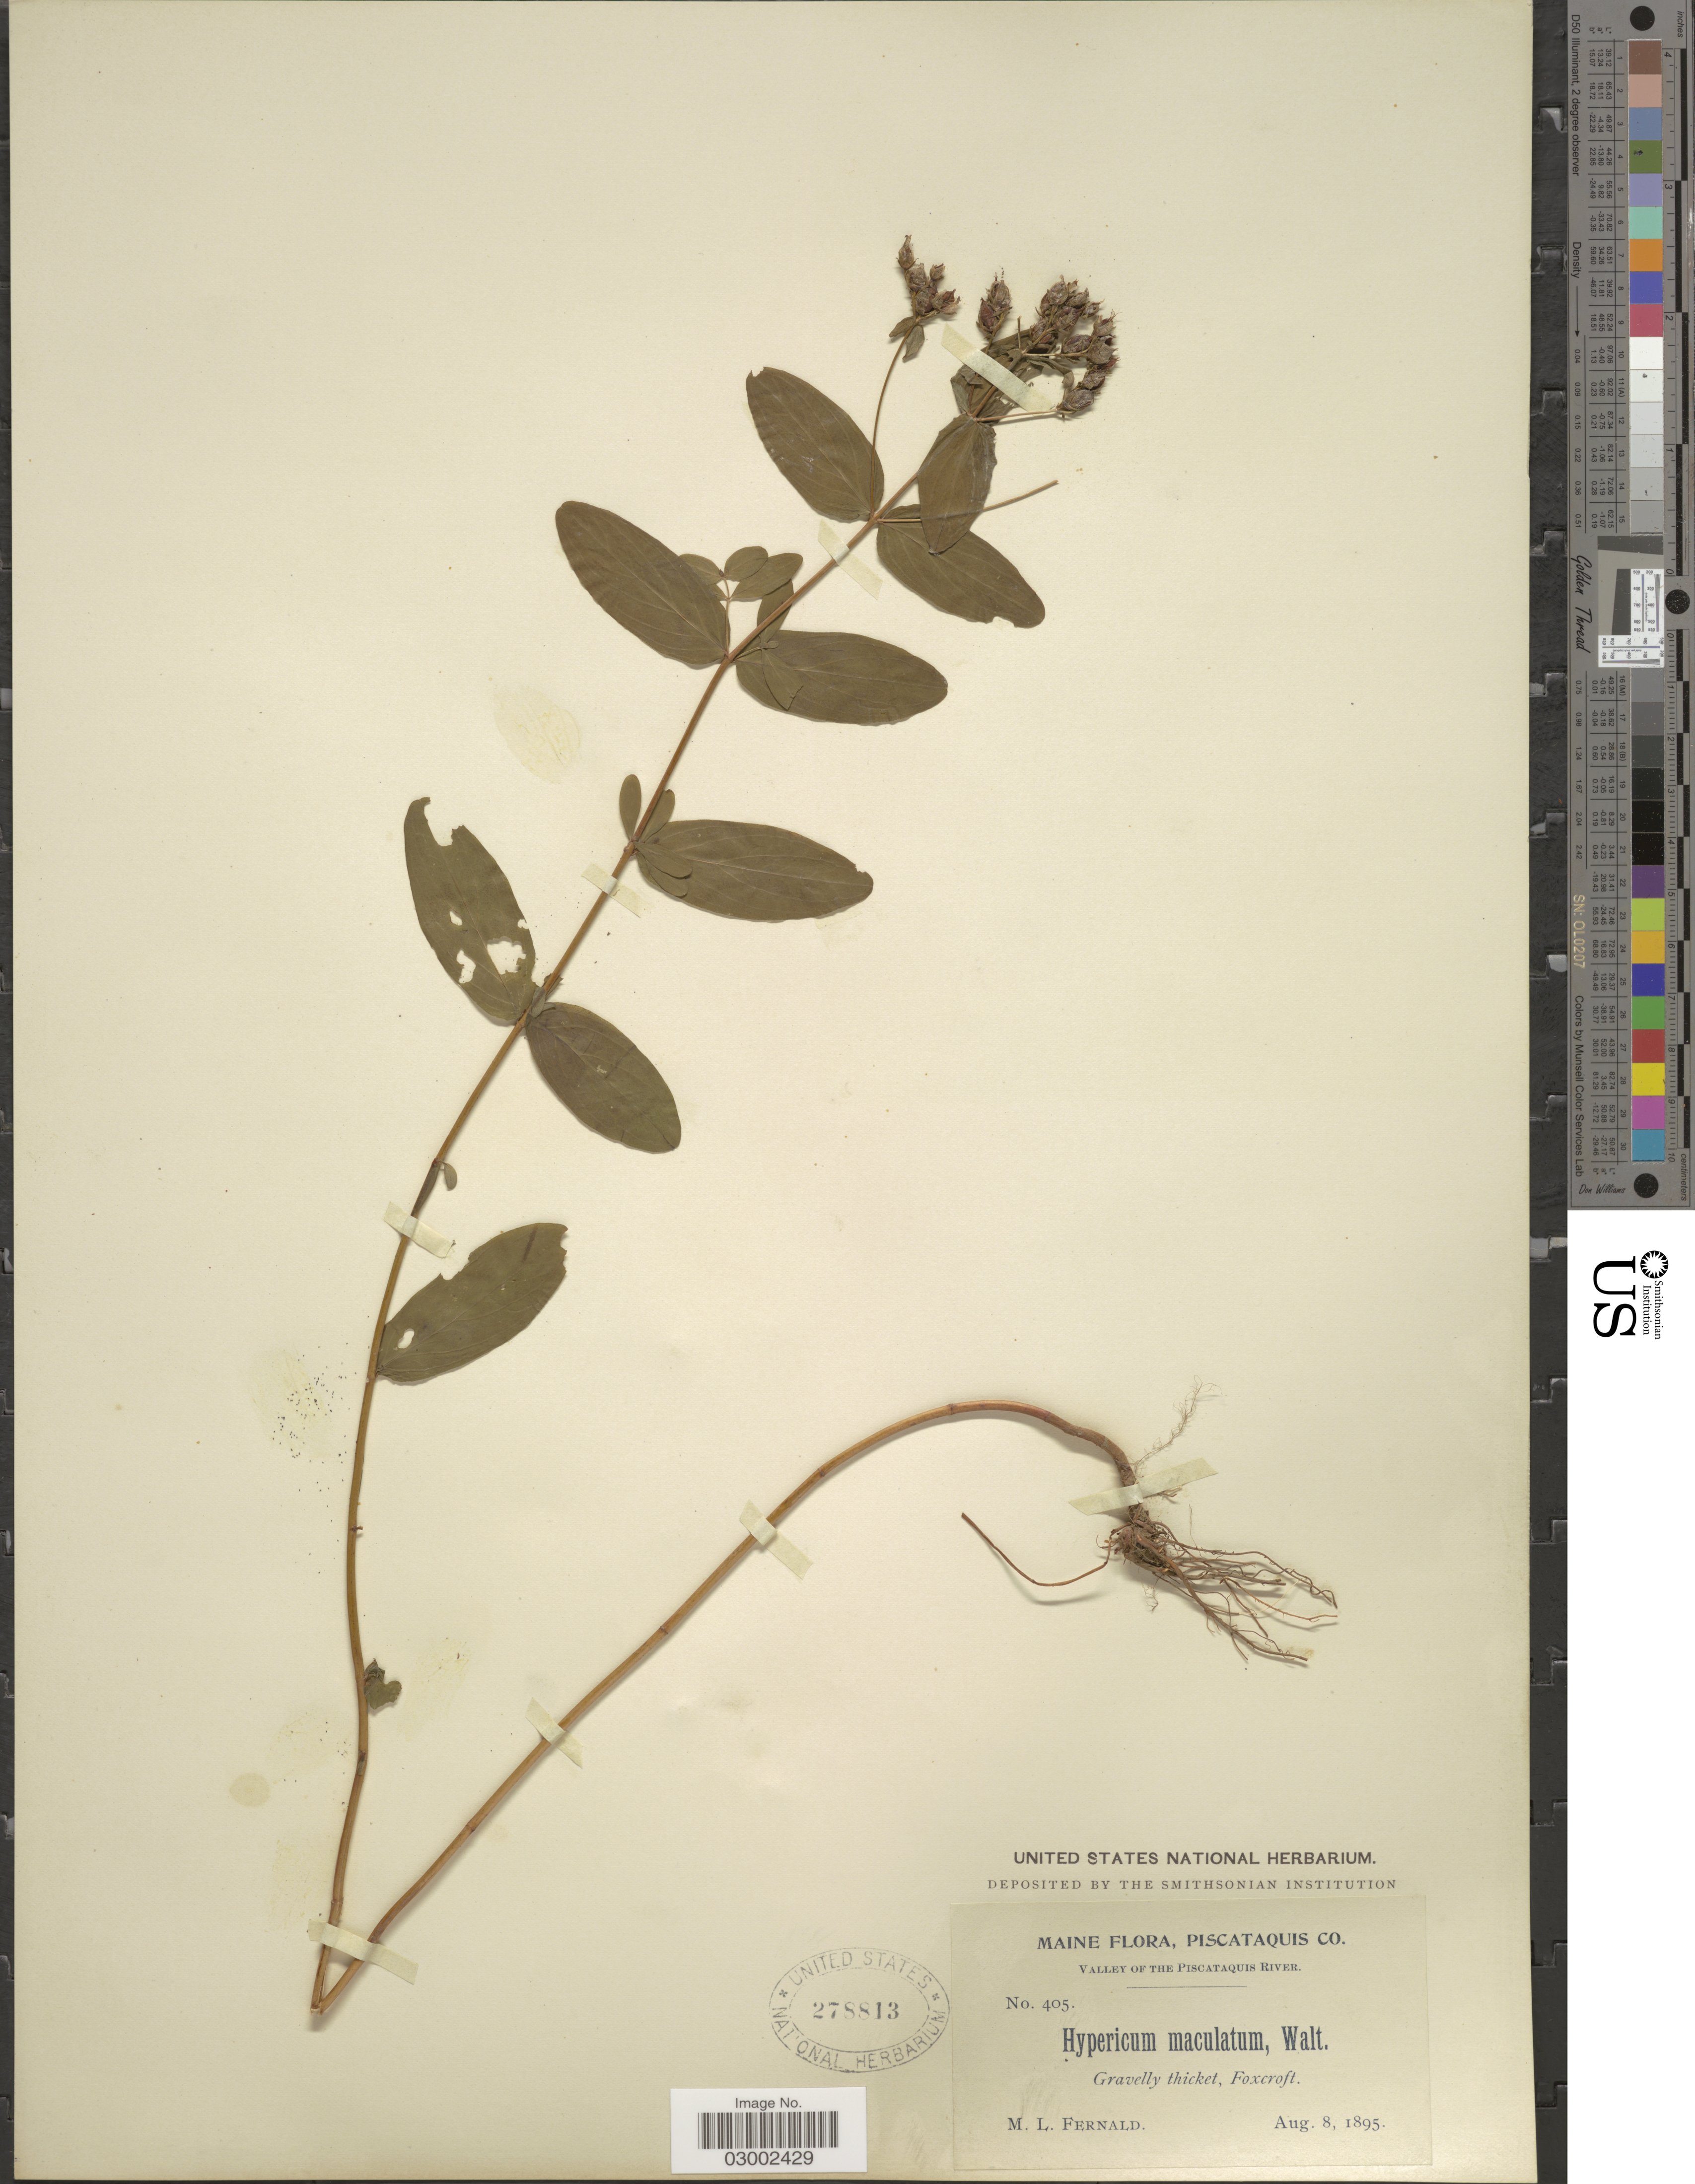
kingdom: Plantae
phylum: Tracheophyta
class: Magnoliopsida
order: Malpighiales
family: Hypericaceae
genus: Hypericum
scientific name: Hypericum punctatum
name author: Lam.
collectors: M. L. Fernald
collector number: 405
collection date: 1895-08-08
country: United States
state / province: Maine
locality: Piscataquis Co. Valley of the Piscataquis River. Foxcroft.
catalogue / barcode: US 278813